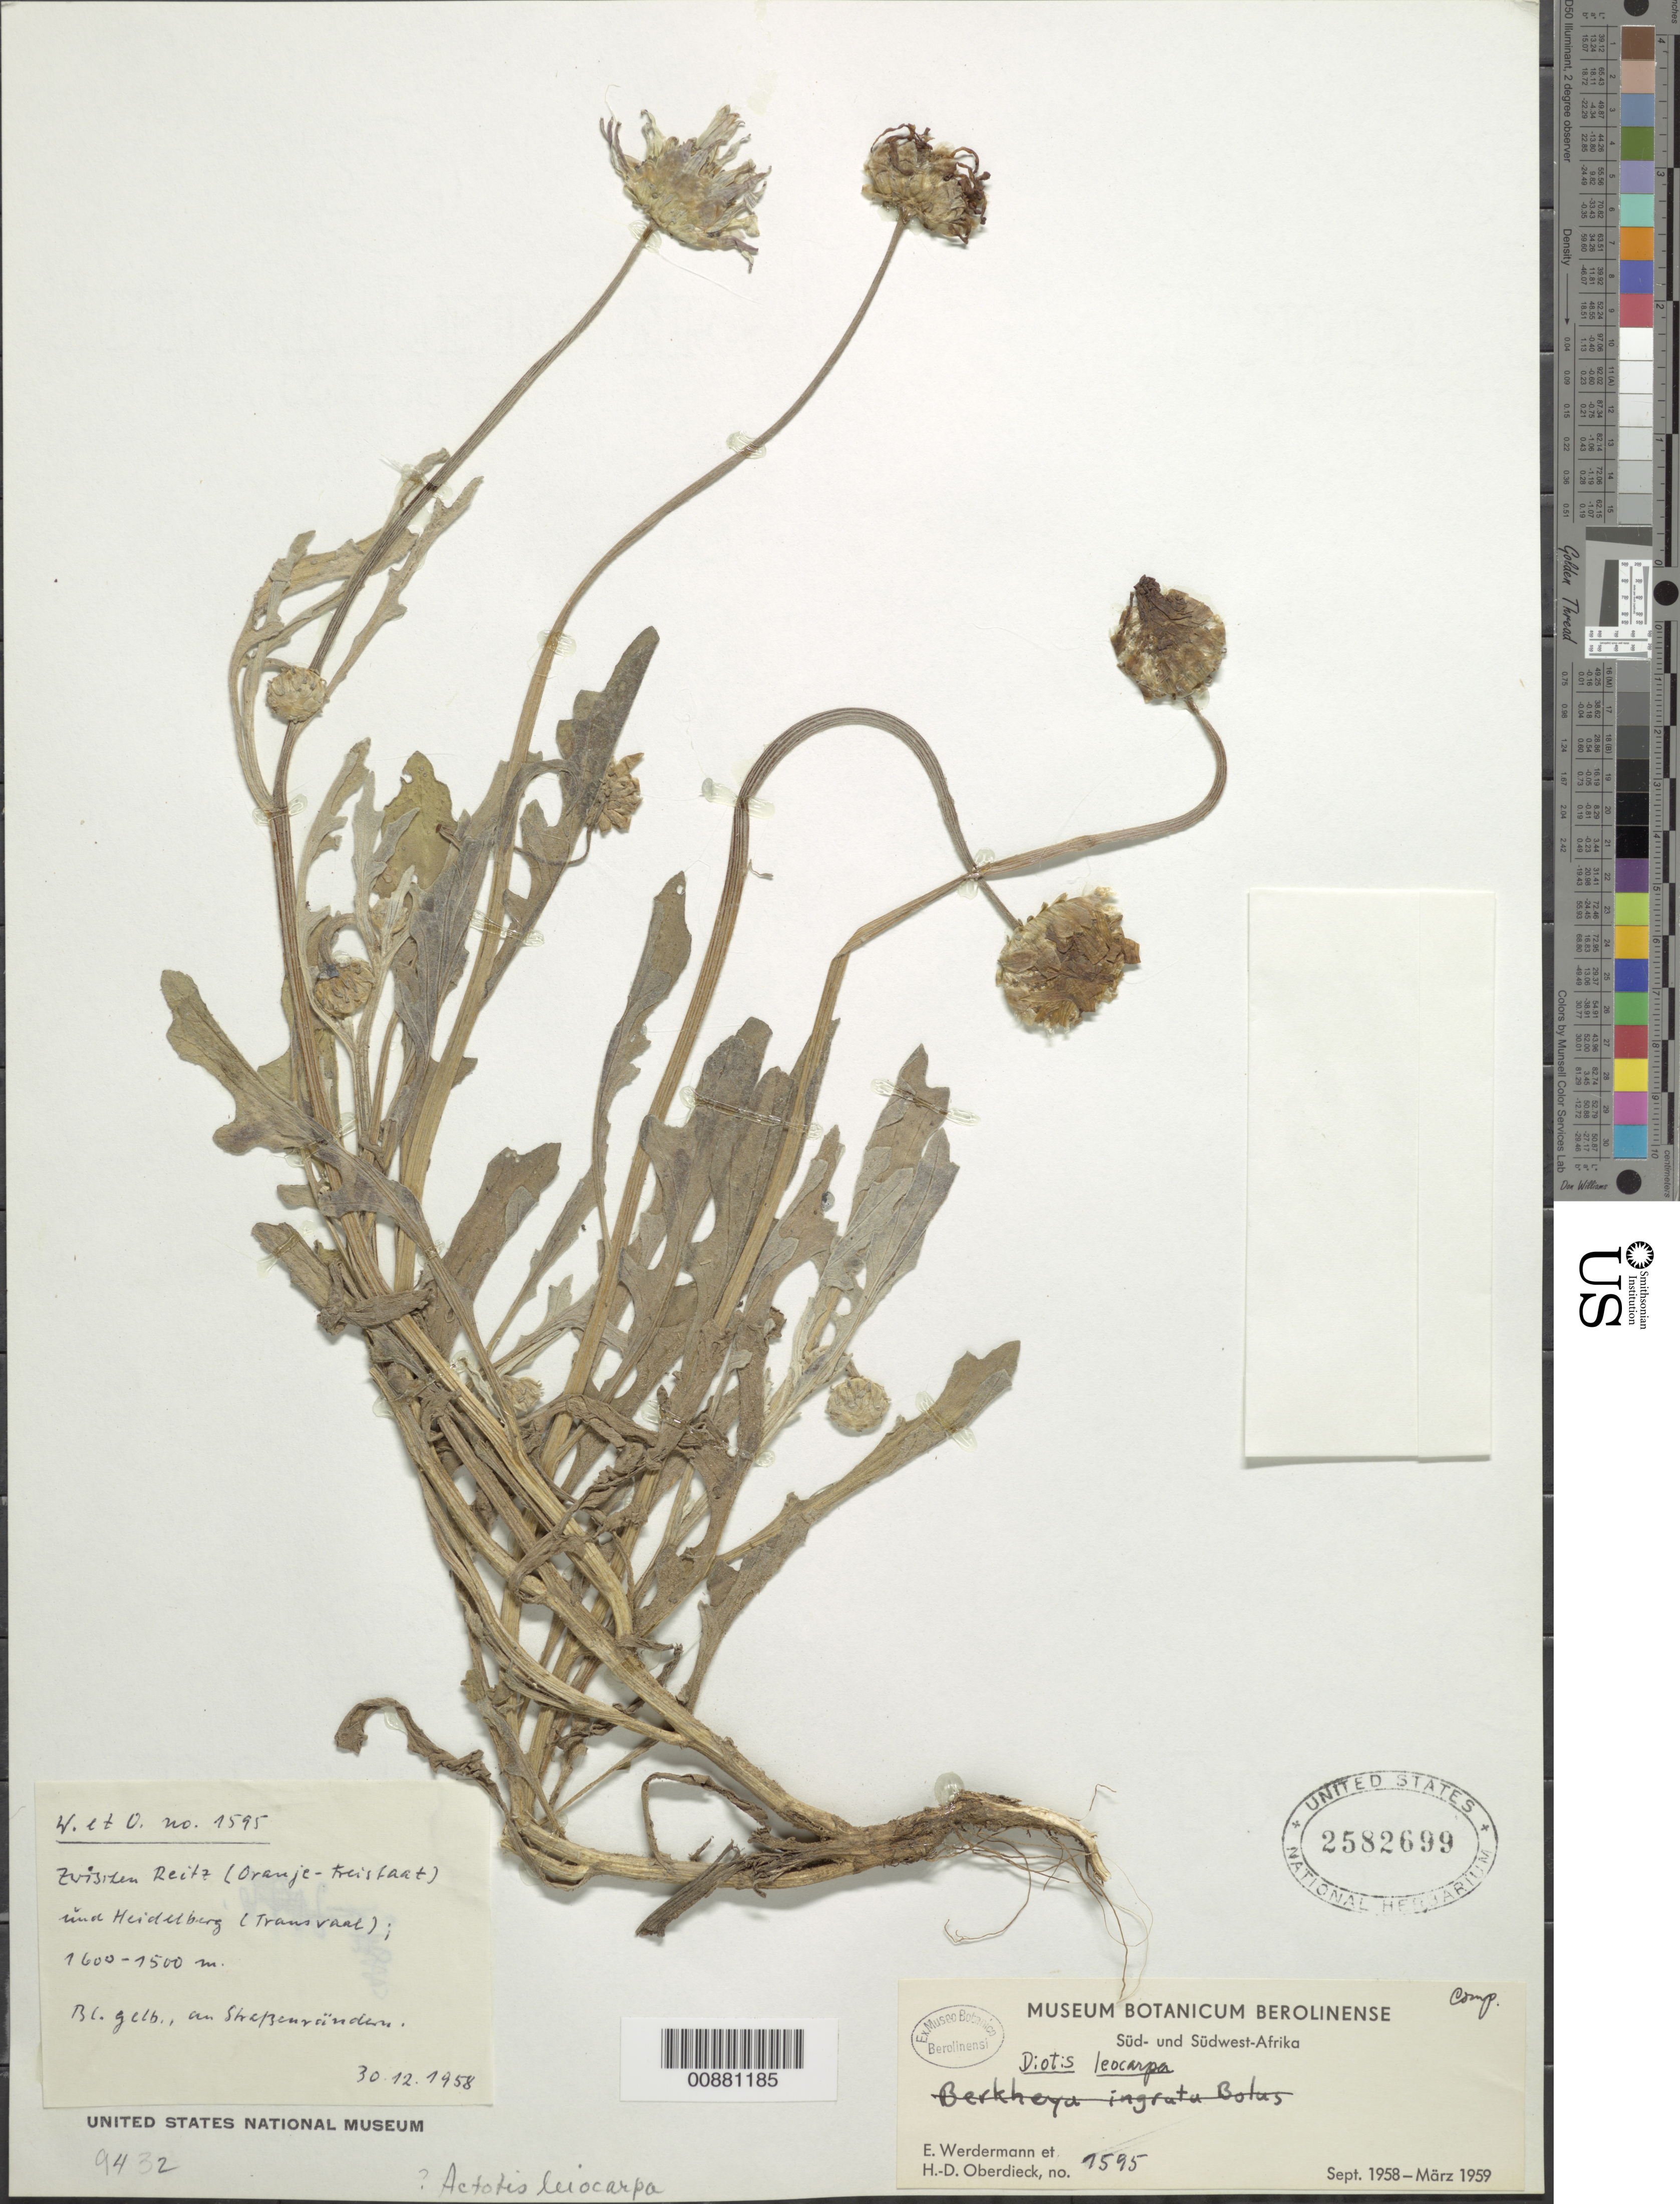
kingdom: Plantae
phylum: Tracheophyta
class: Magnoliopsida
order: Asterales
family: Asteraceae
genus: Arctotis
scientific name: Arctotis leiocarpa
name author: Harv.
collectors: E. Werdermann & H. Oberdieck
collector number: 7595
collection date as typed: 30 December 1958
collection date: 1958-12-30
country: South Africa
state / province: Free State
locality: Zwischen Reich und Heidelburg (Transvaal)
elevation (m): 600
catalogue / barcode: US 2582699